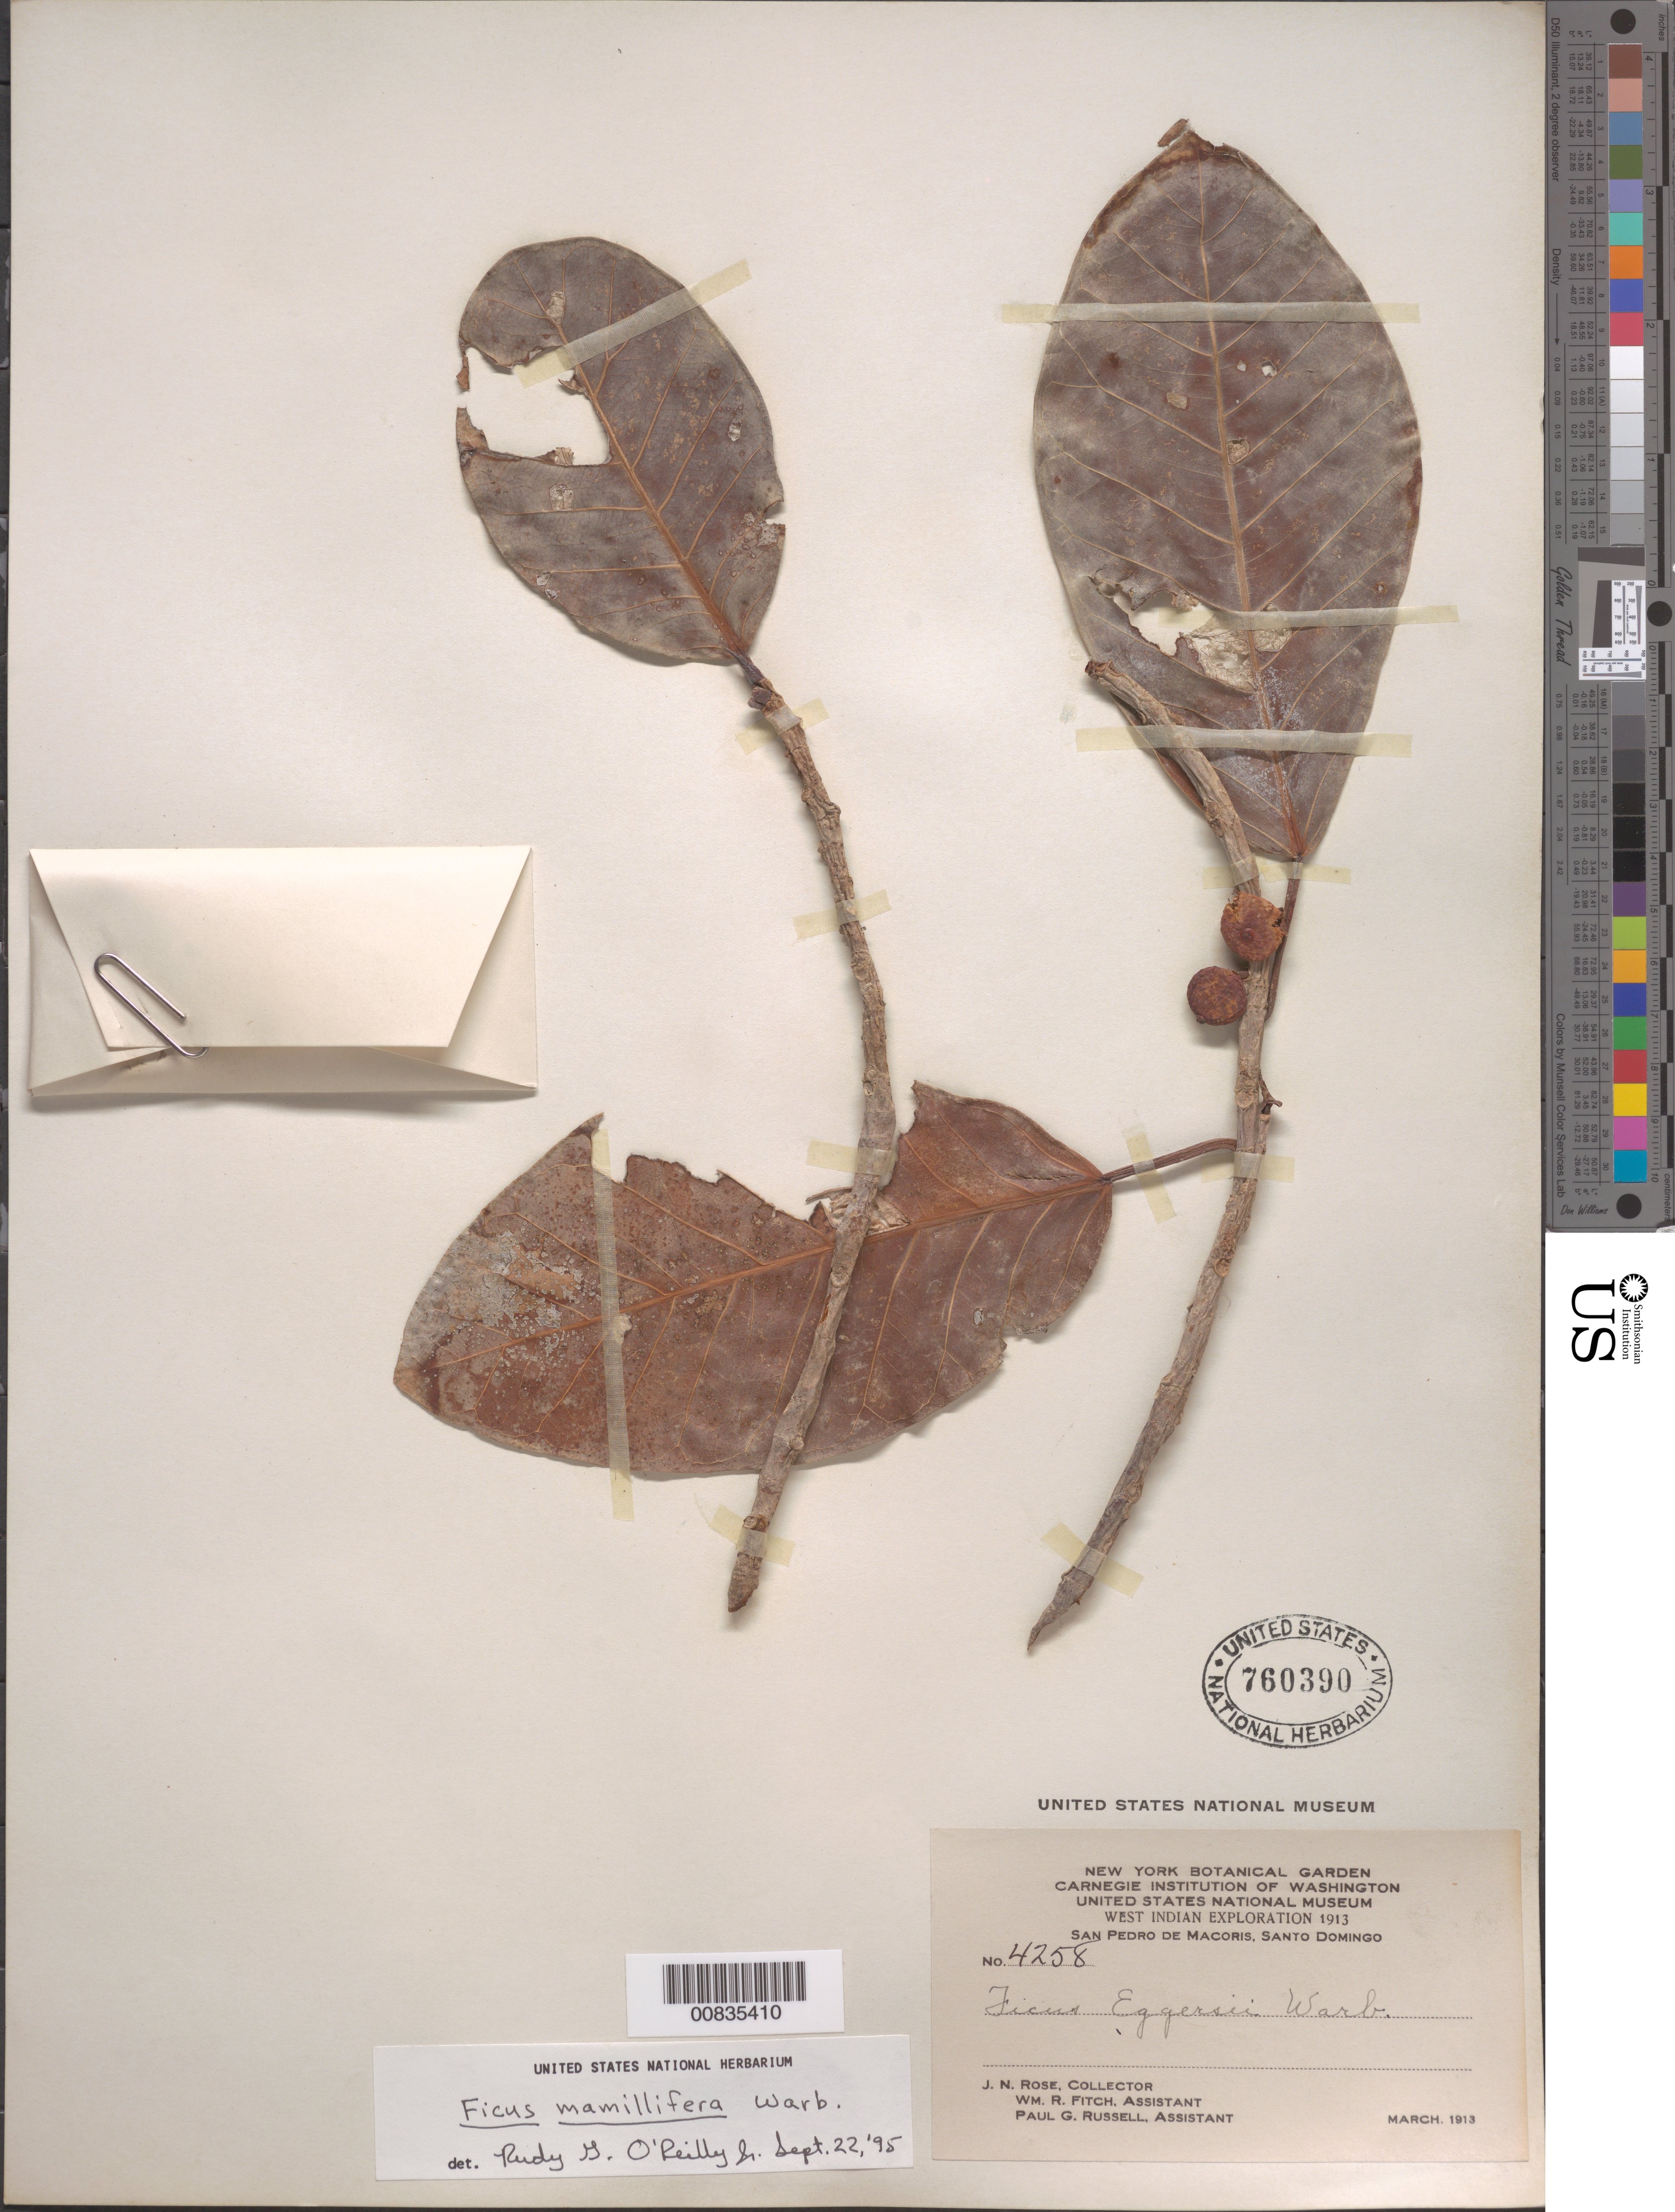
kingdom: Plantae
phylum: Tracheophyta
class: Magnoliopsida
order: Rosales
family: Moraceae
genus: Ficus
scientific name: Ficus mamillifera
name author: Warb.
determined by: O'Reilly, R. G., Jr., (US), NMNH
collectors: J. N. Rose, W. R. Fitch & P. G. Russell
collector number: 4258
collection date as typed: Mar 1913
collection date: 1913-03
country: Dominican Republic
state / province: San Pedro de Macoris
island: Hispaniola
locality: San Pedro de Macoris, Santo Domingo.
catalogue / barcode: US 760390